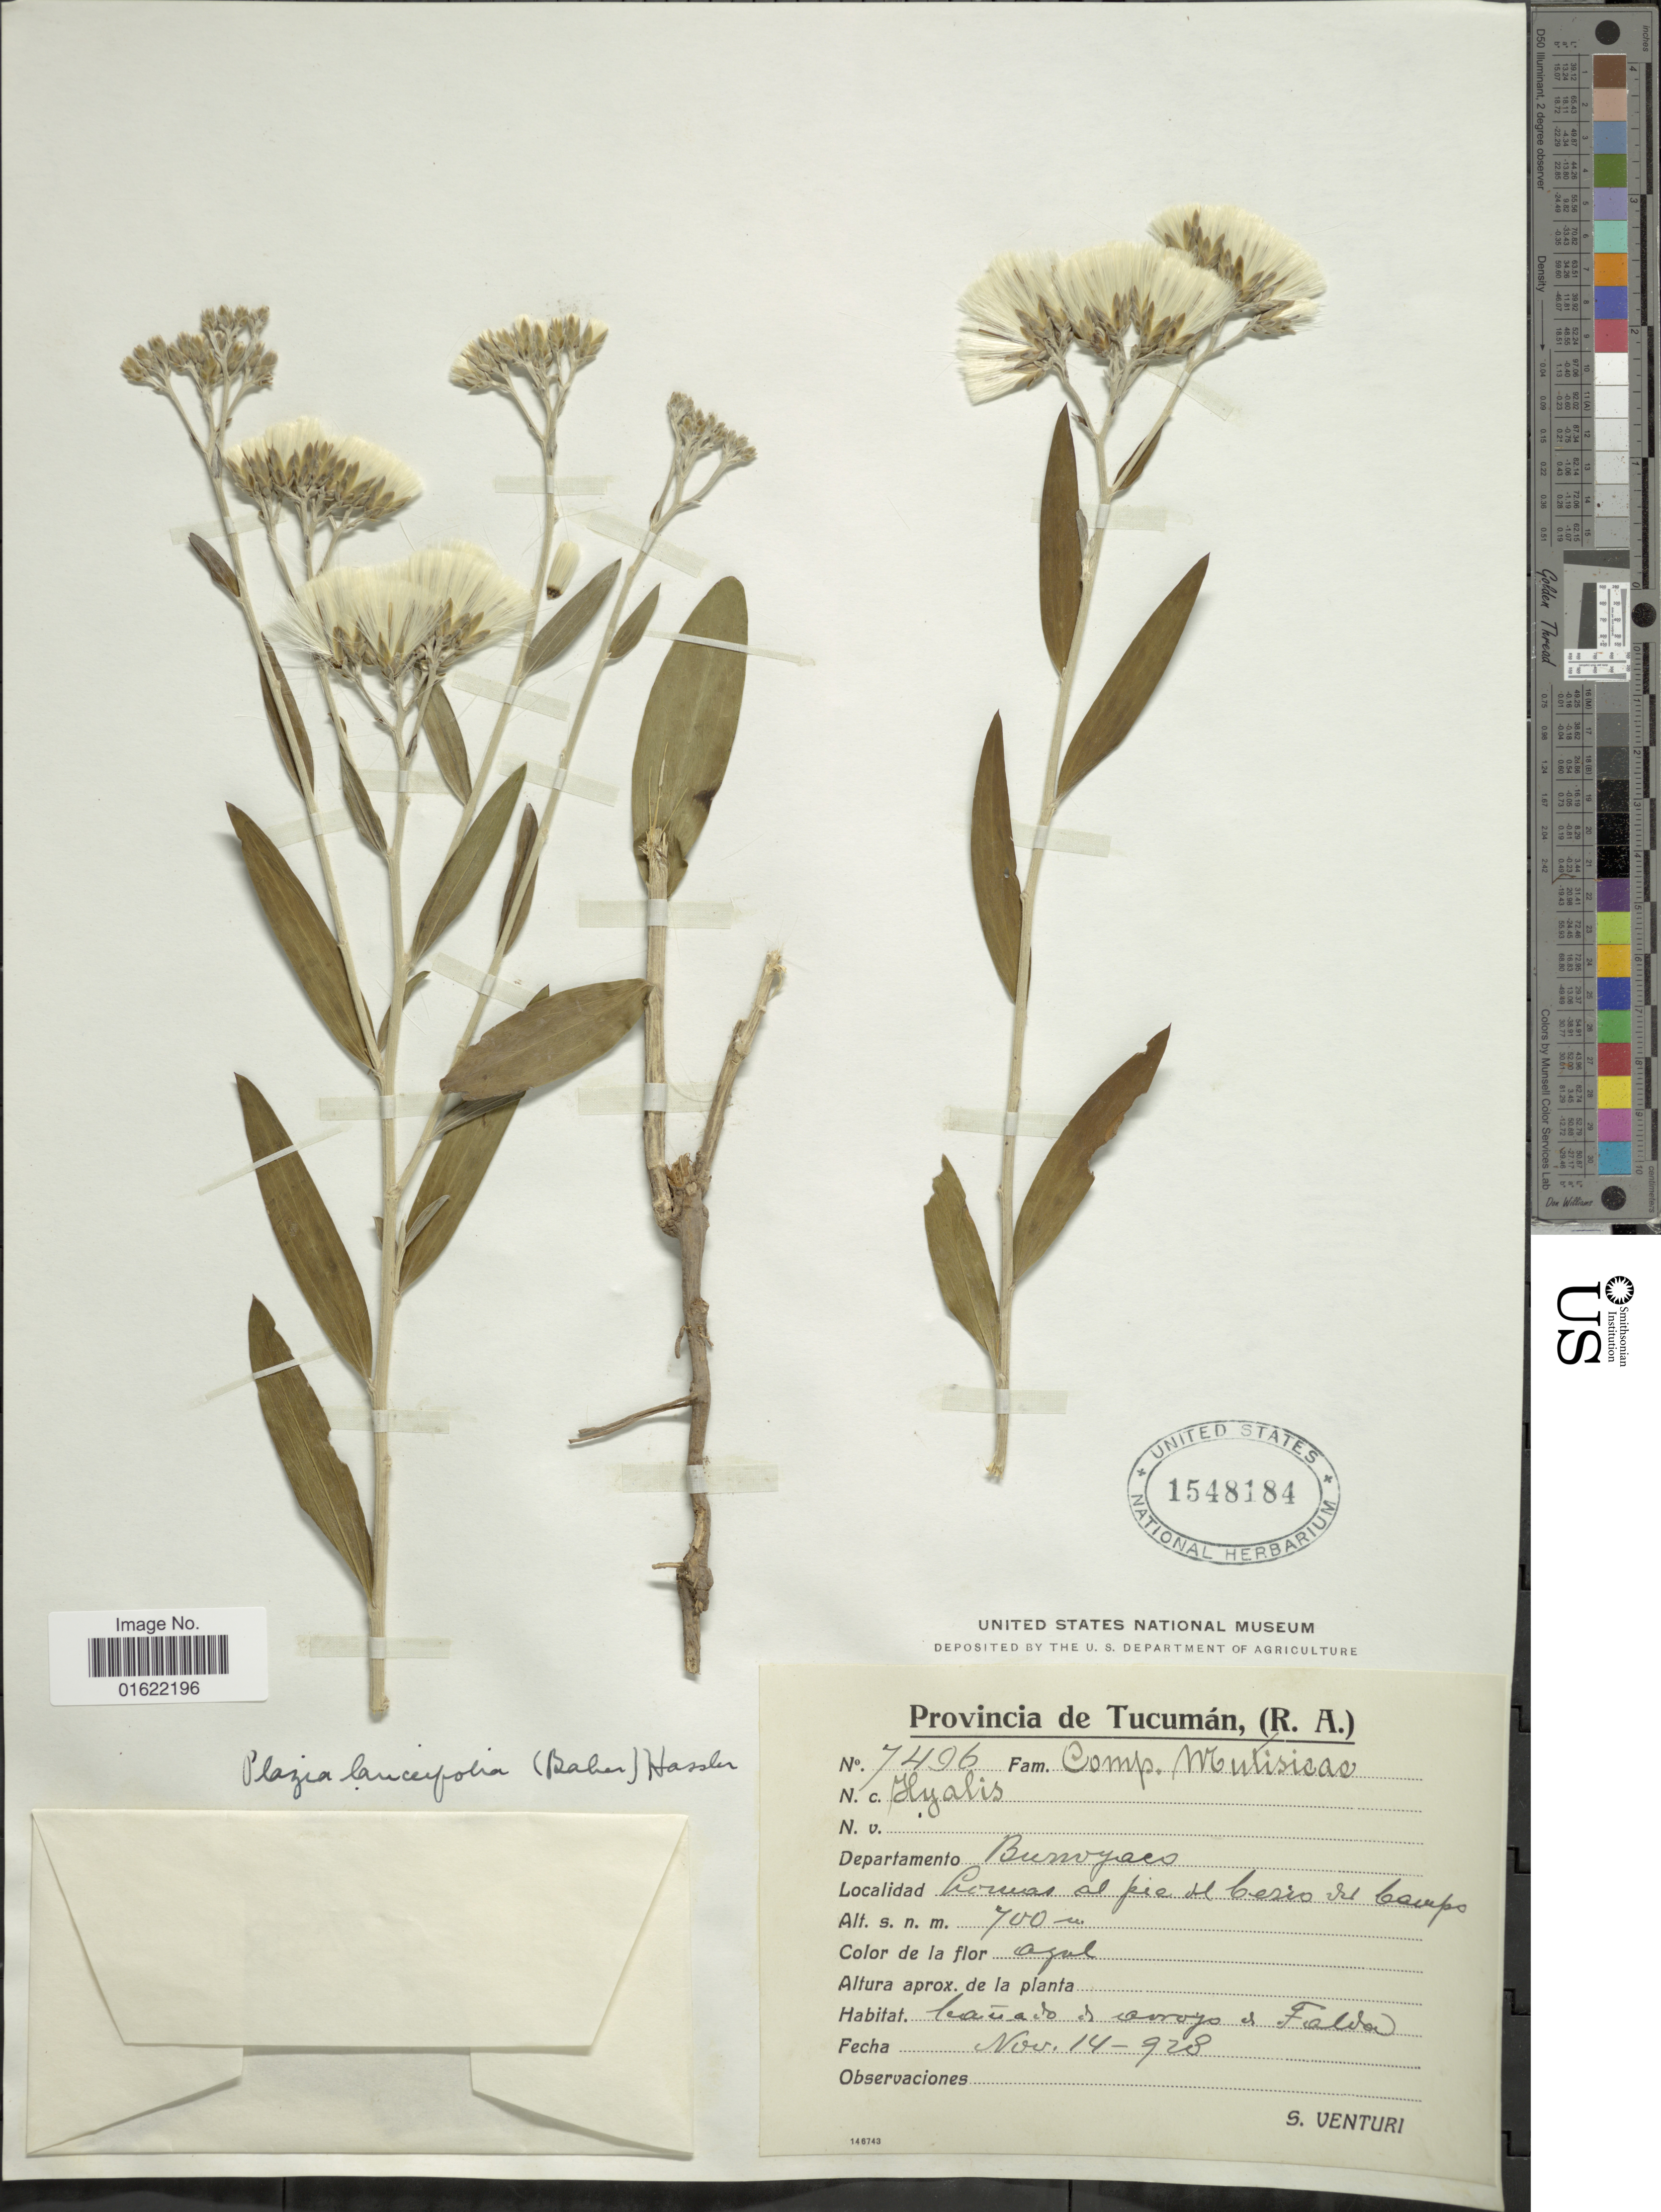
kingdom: Plantae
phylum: Tracheophyta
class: Magnoliopsida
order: Asterales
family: Asteraceae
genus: Hyalis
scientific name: Hyalis lancifolia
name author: Baker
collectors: S. Venturi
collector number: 7496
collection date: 1928-11-14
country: Argentina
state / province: Tucuman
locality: Provincia de Tucuman, R. A. Burroyaes, Lomas al pie al Ceria del Campo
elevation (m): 700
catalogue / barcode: US 1548184